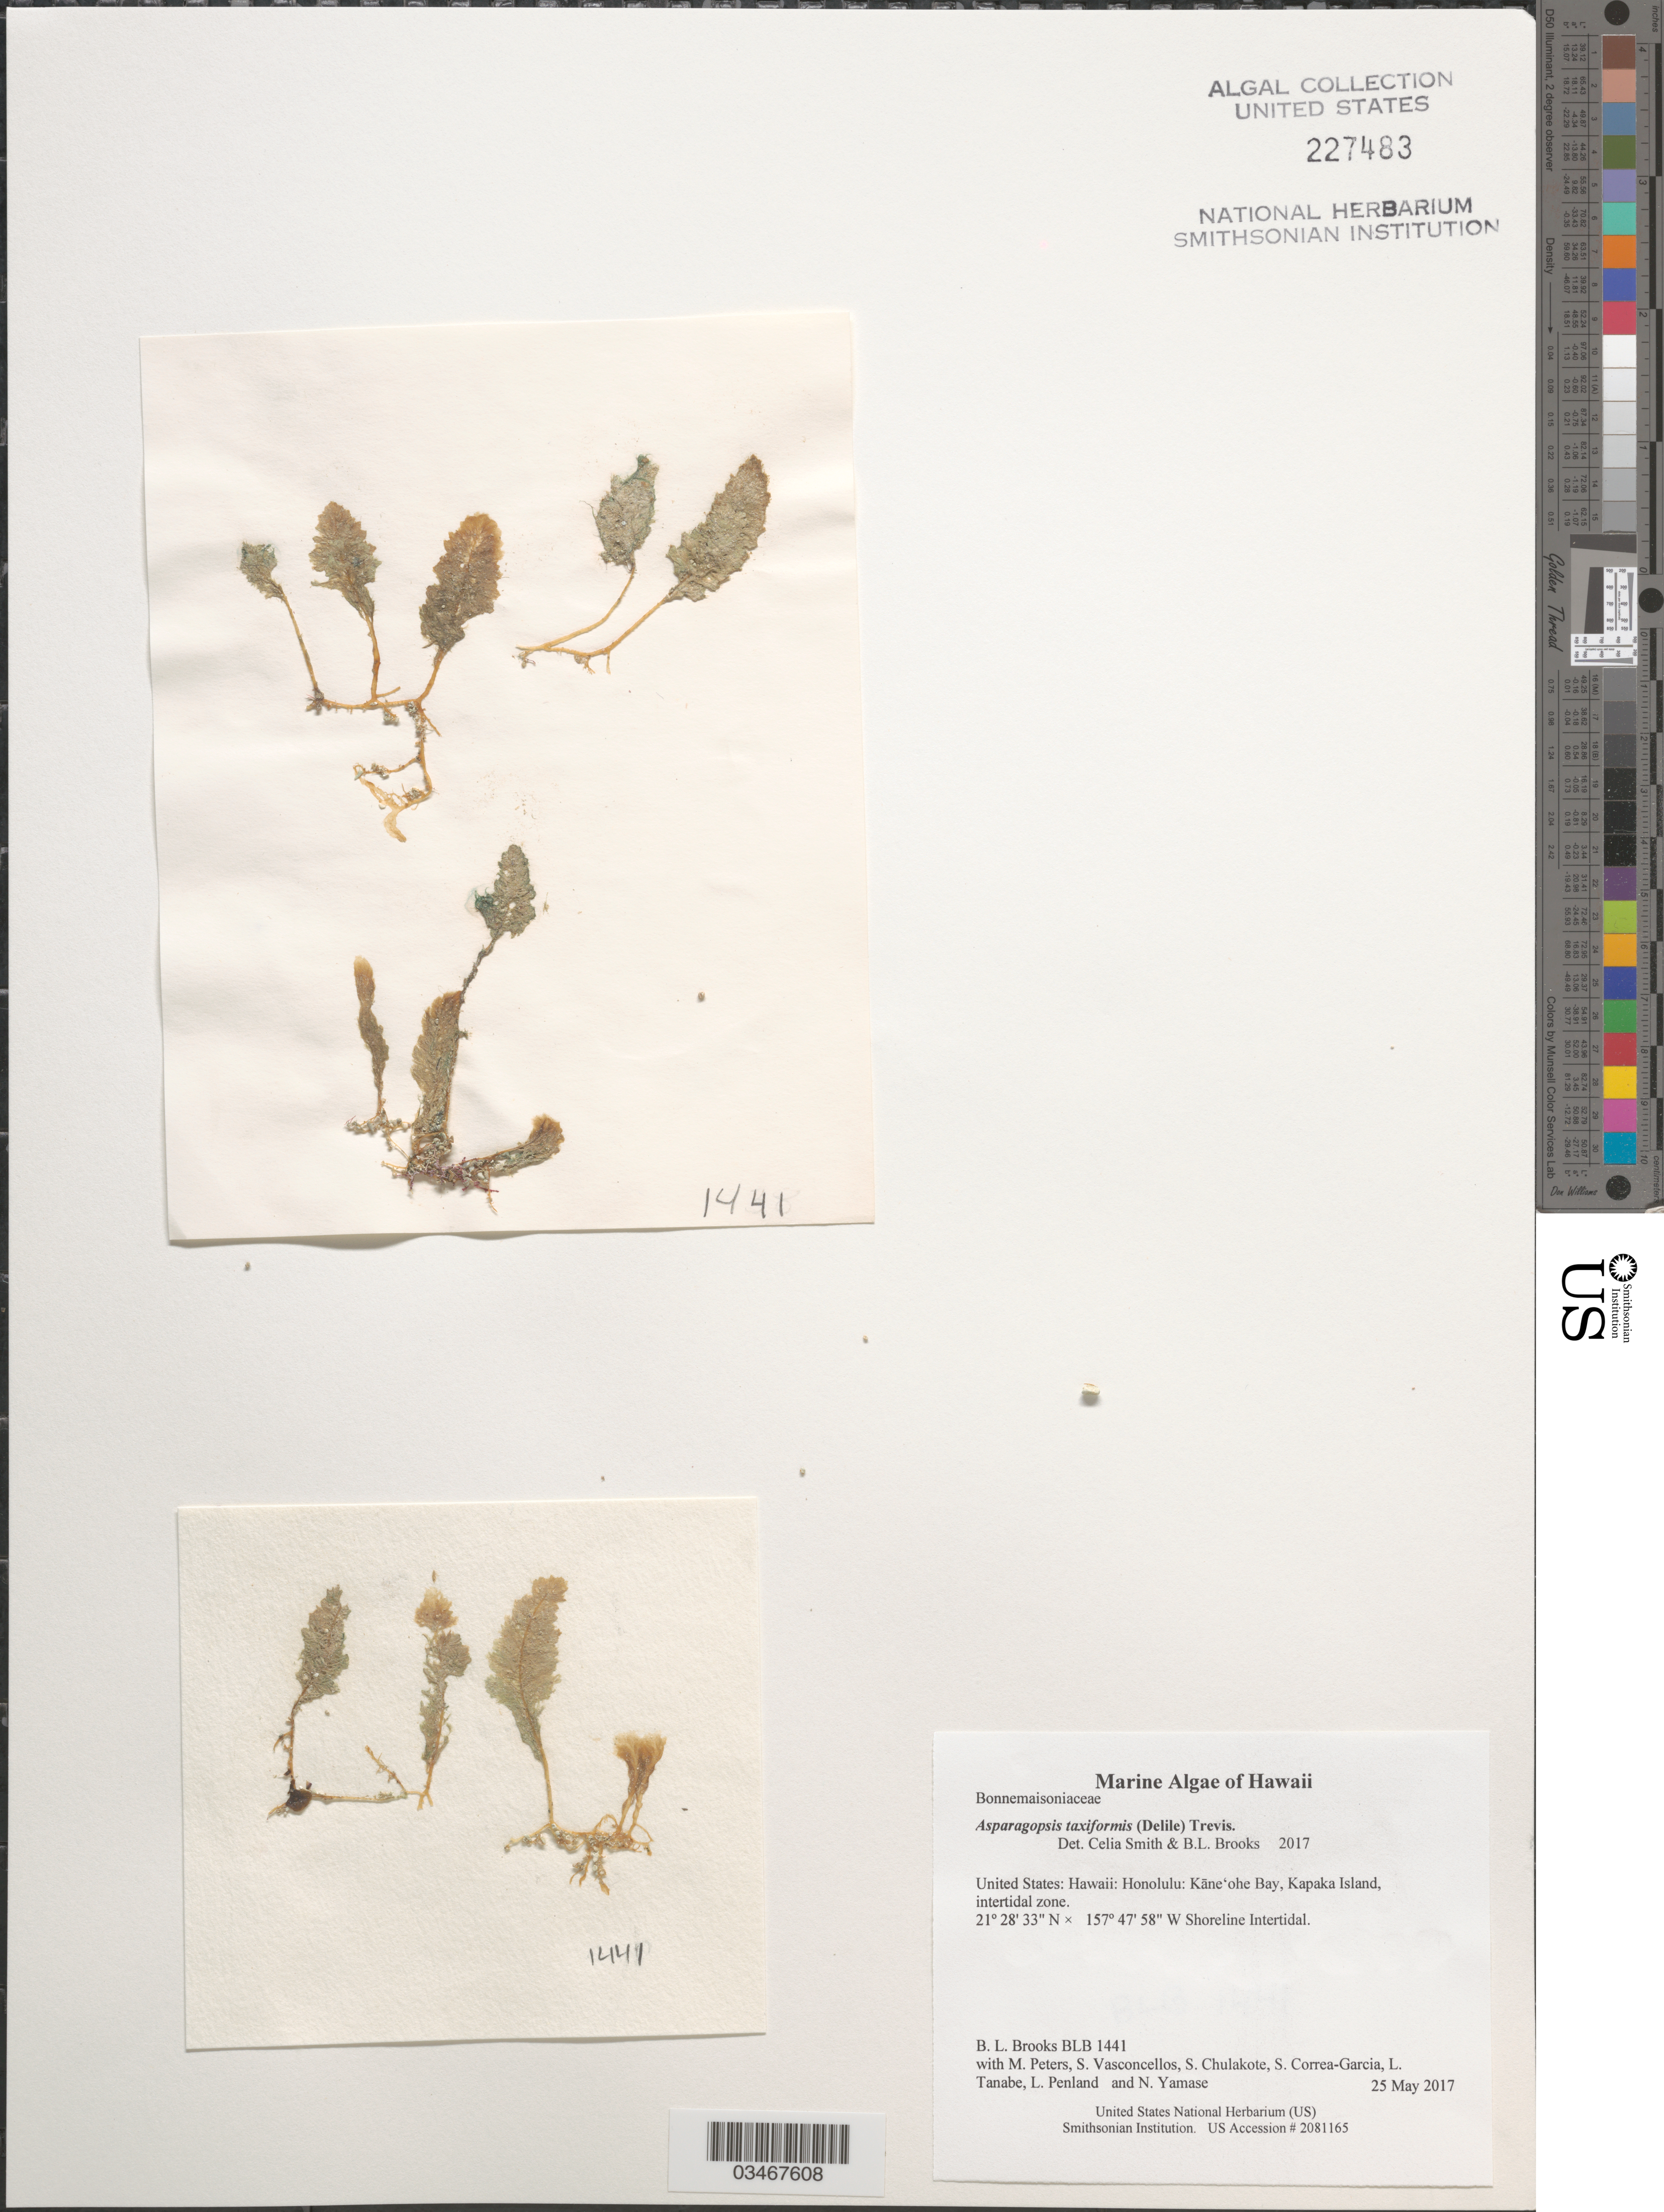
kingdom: Plantae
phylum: Rhodophyta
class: Florideophyceae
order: Bonnemaisoniales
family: Bonnemaisoniaceae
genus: Asparagopsis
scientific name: Asparagopsis taxiformis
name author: (Delile) Trevis.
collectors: B. Brooks, M. Peters, S. Vasconcellos, S. Chulakote & et al.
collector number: BLB 1441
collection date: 2017-05-25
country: United States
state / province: Hawaii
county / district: Honolulu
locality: Honolulu: Kāne'ohe Bay, Kapaka Island.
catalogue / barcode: US 227483